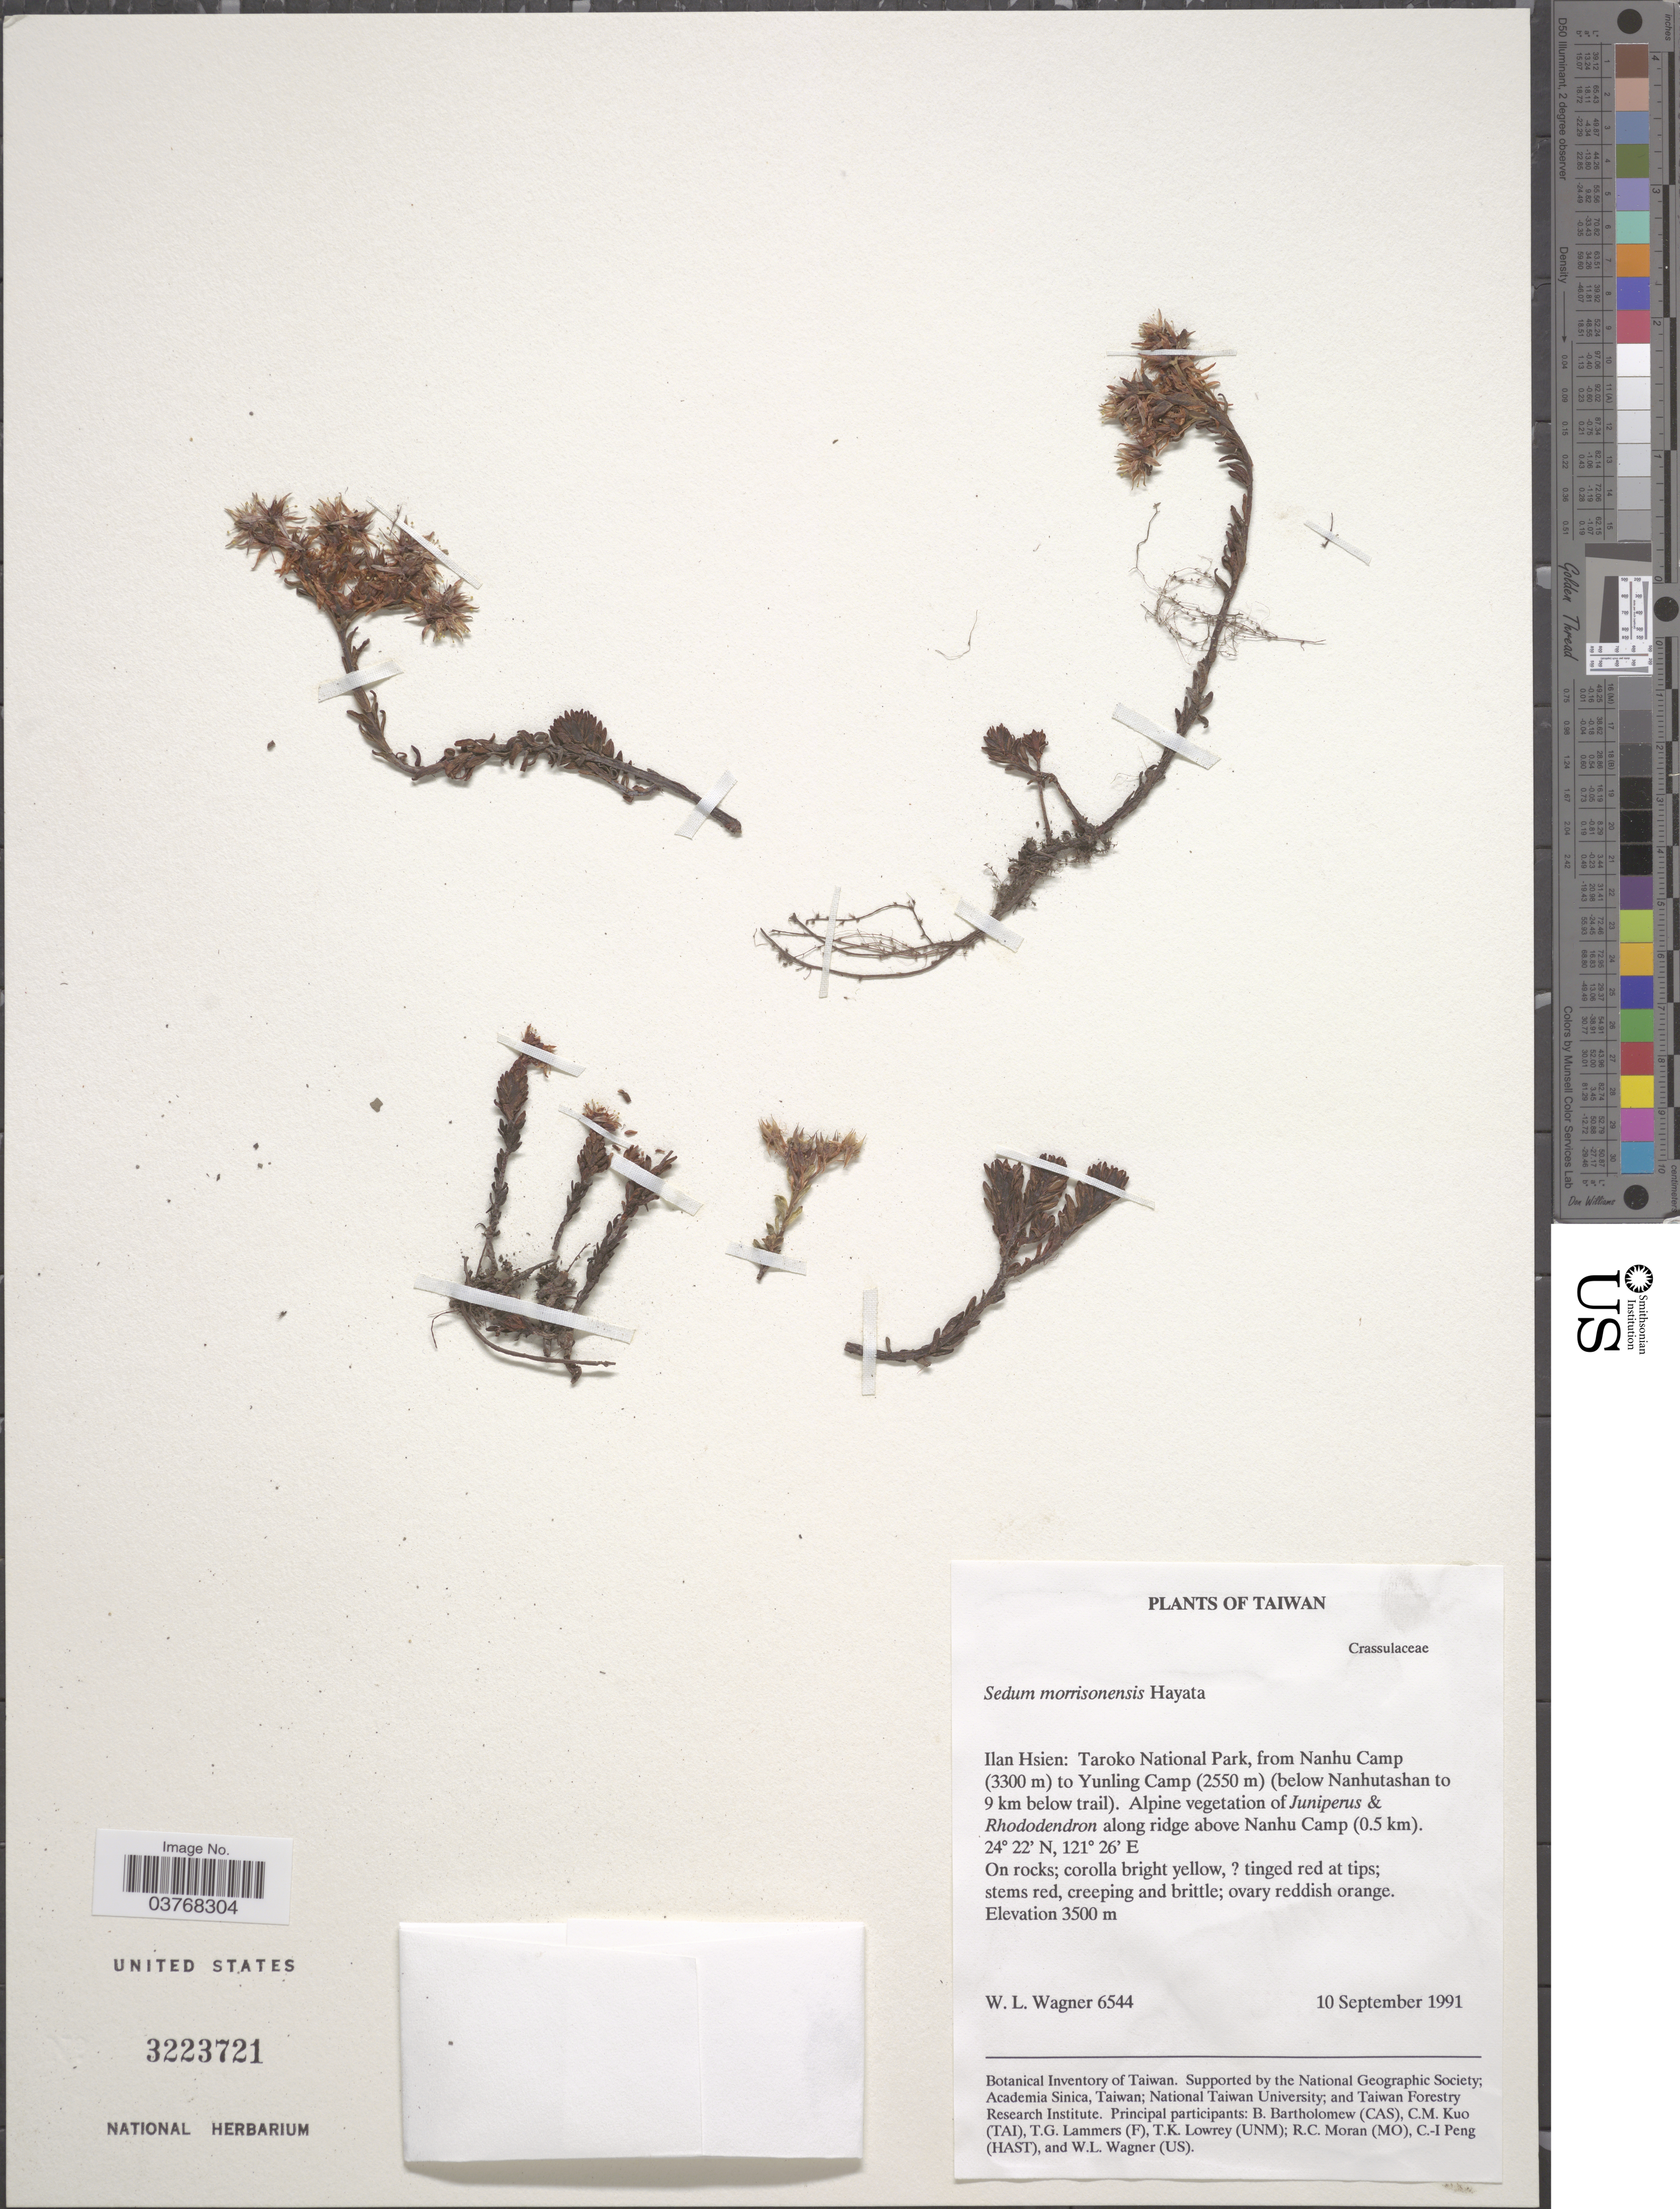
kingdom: Plantae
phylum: Tracheophyta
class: Magnoliopsida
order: Saxifragales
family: Crassulaceae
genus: Sedum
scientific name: Sedum morrisonense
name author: Hayata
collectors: W. L. Wagner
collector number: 6544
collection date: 1911-09-10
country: Taiwan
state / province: Ilan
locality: Ilan Hsien: Taroko National Park, from Nanhu Camp (3300m) to Yunling Camp (2250m) (below Nanhutashan to 9 km below trail). Along ridge above Nanhu Camp (0.5km).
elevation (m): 3500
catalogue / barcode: US 3223721